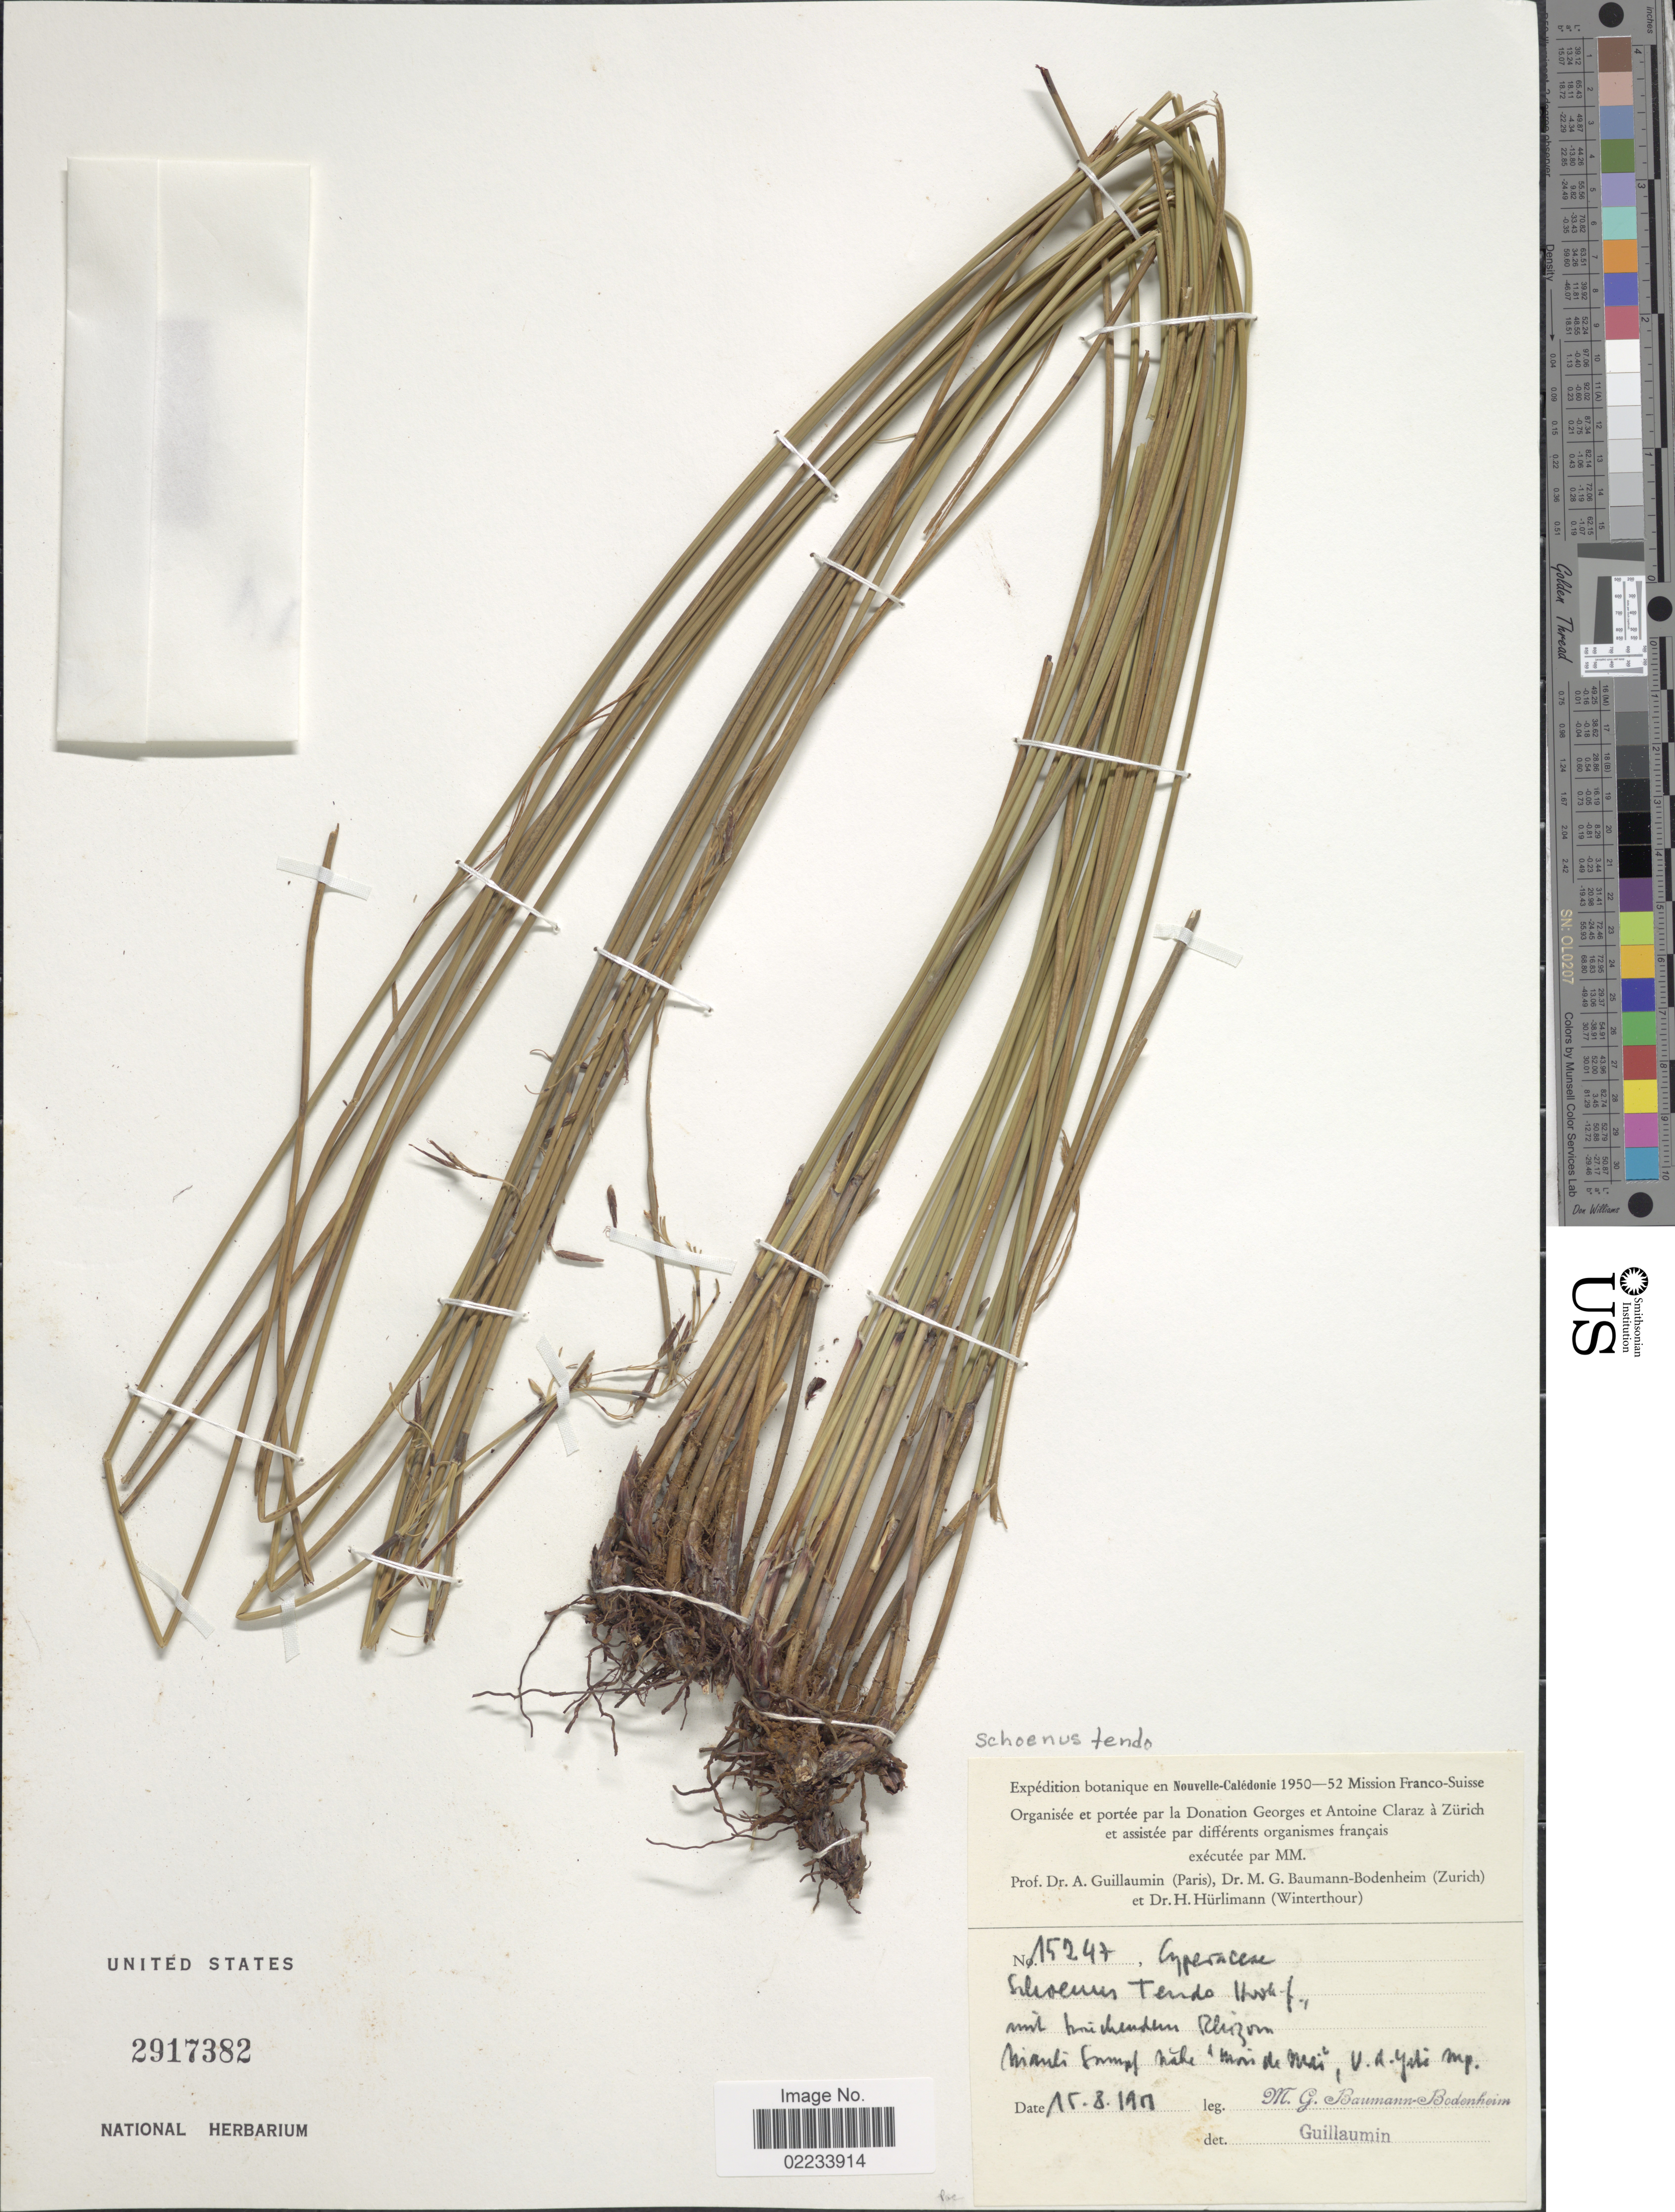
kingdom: Plantae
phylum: Tracheophyta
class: Liliopsida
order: Poales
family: Cyperaceae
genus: Schoenus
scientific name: Schoenus tendo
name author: (Hook. f.) Hook. f.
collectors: M. G. Baumann-Bodenheim, A. Guillaumin & H. Hürlimann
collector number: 15247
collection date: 1917-08-15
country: New Caledonia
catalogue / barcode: US 2917382